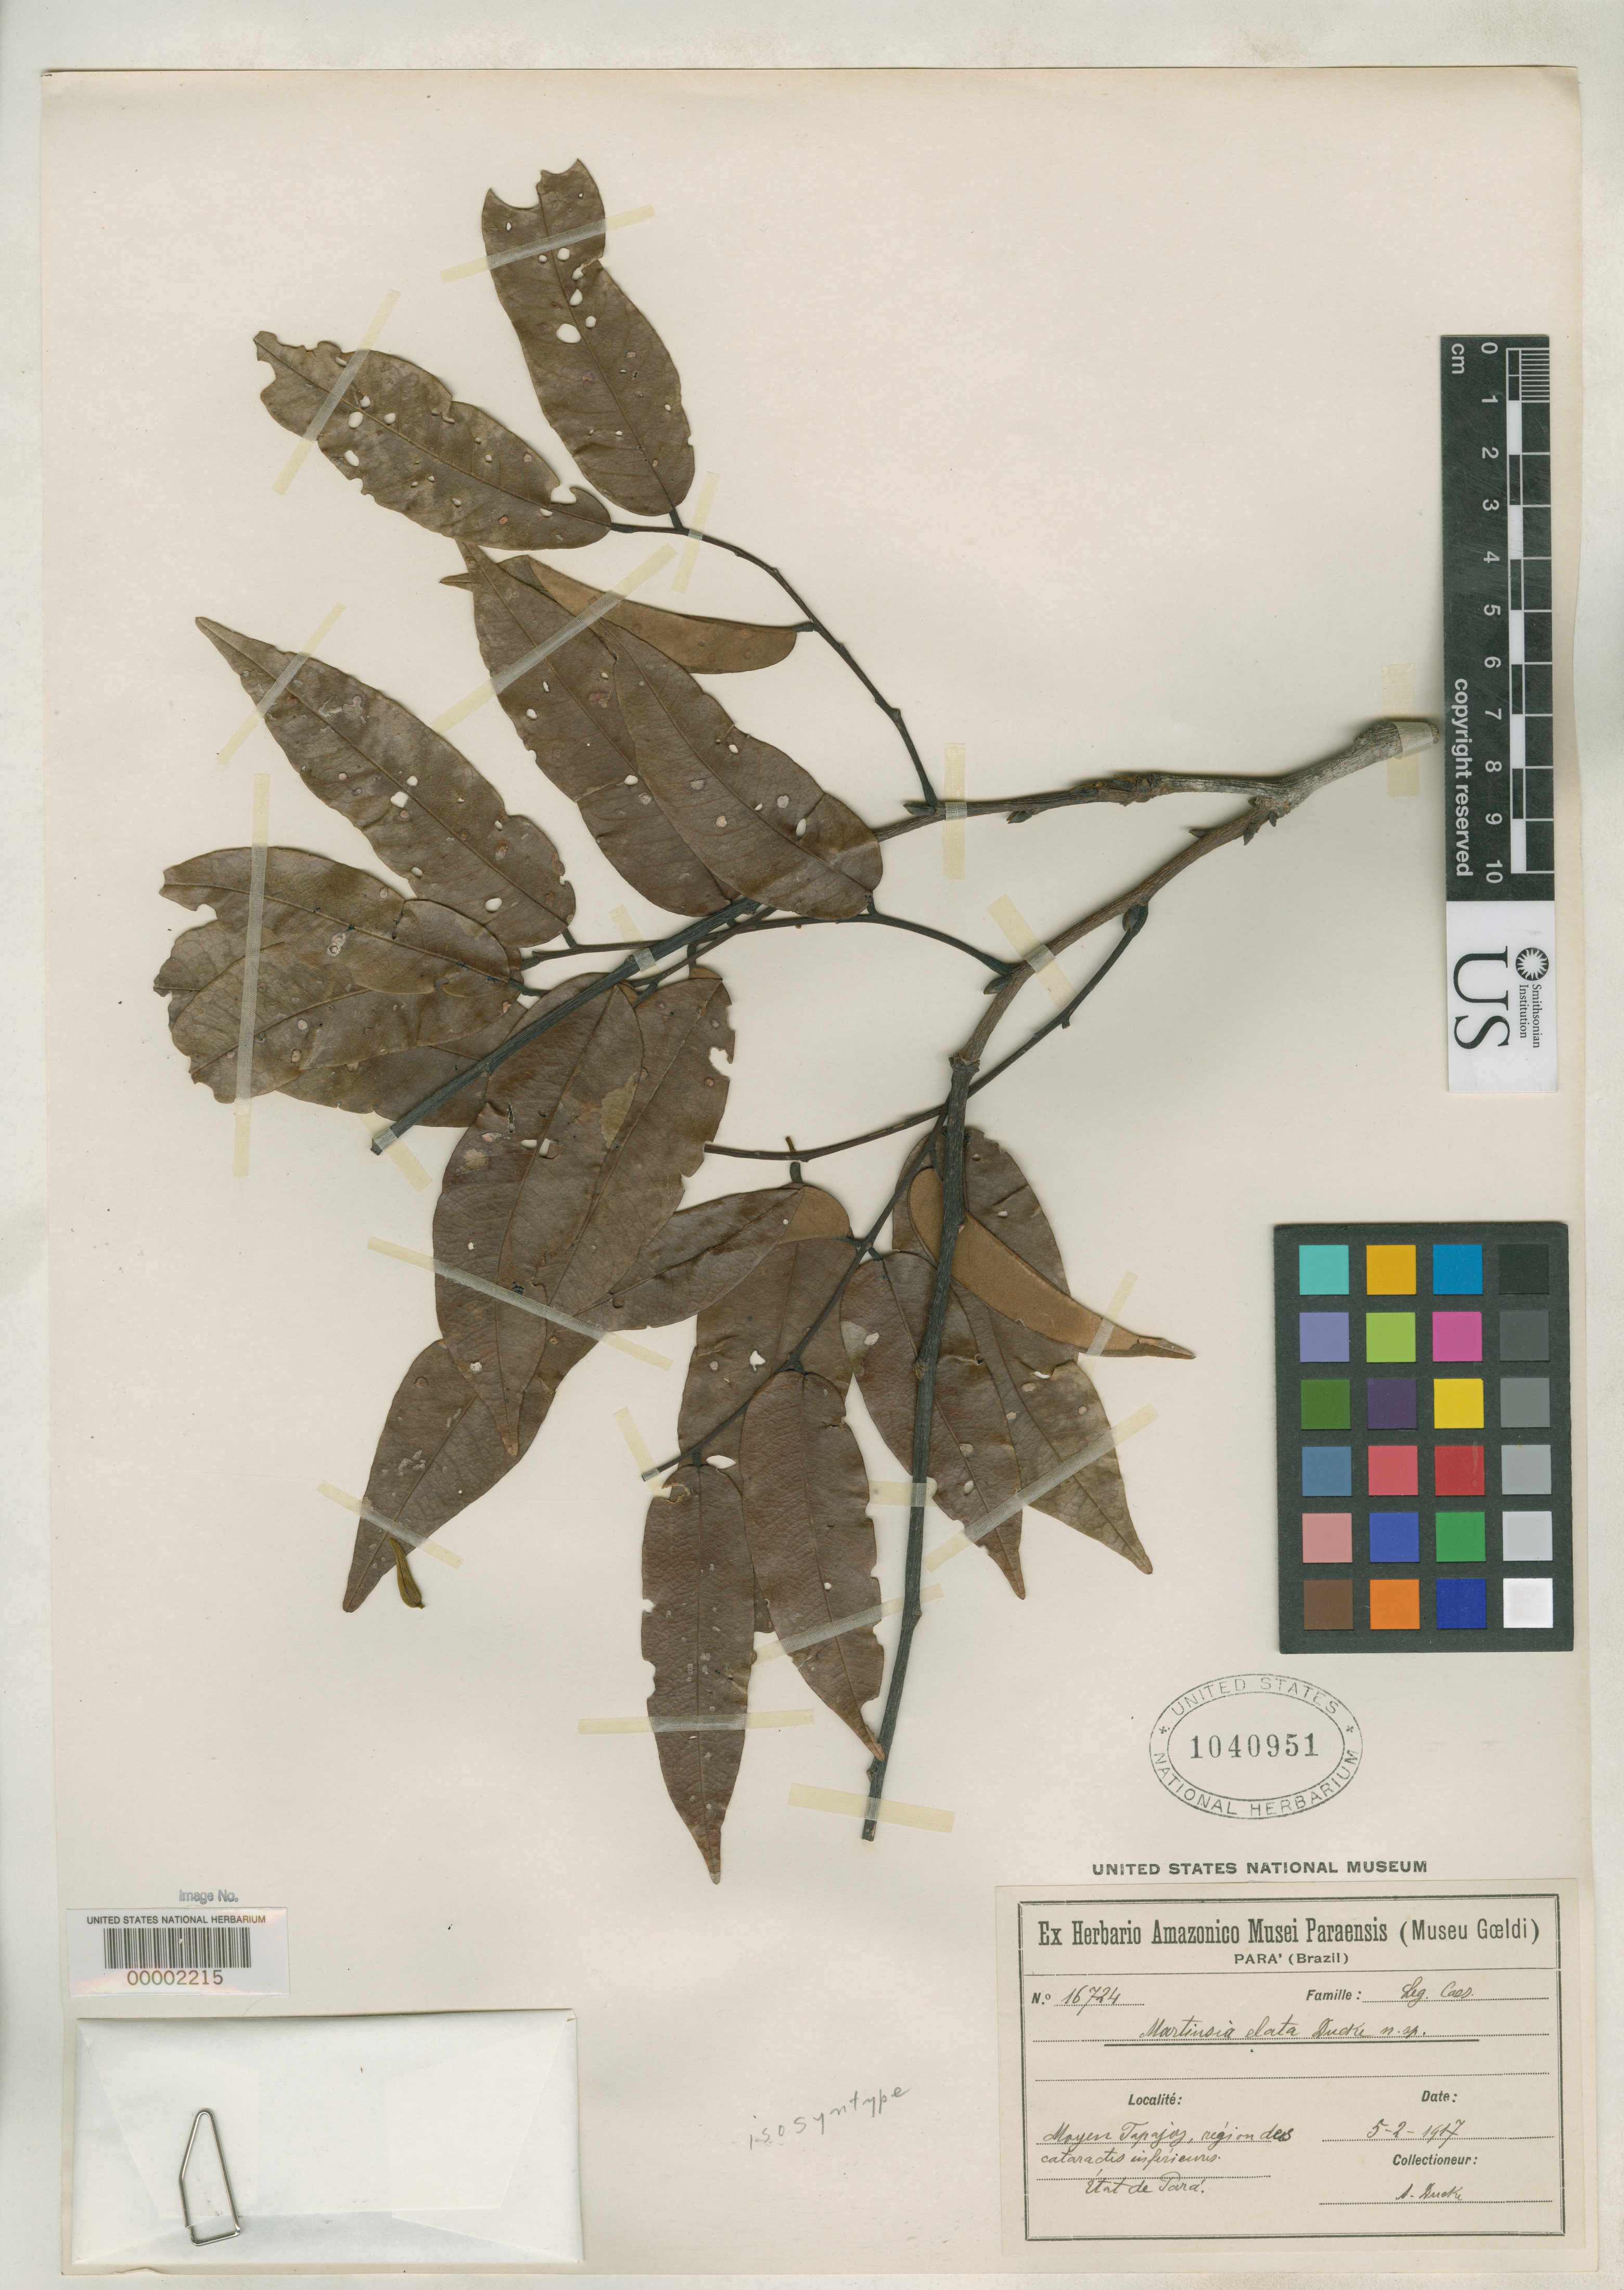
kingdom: Plantae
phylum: Tracheophyta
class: Magnoliopsida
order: Fabales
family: Fabaceae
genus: Martiusia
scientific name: Martiusia elata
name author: Ducke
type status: Isosyntype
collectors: A. Ducke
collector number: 16724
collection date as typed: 5-2-1917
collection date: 1917-02-05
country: Brazil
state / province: Pará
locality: Moyen Tapajoz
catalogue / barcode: US 1040951